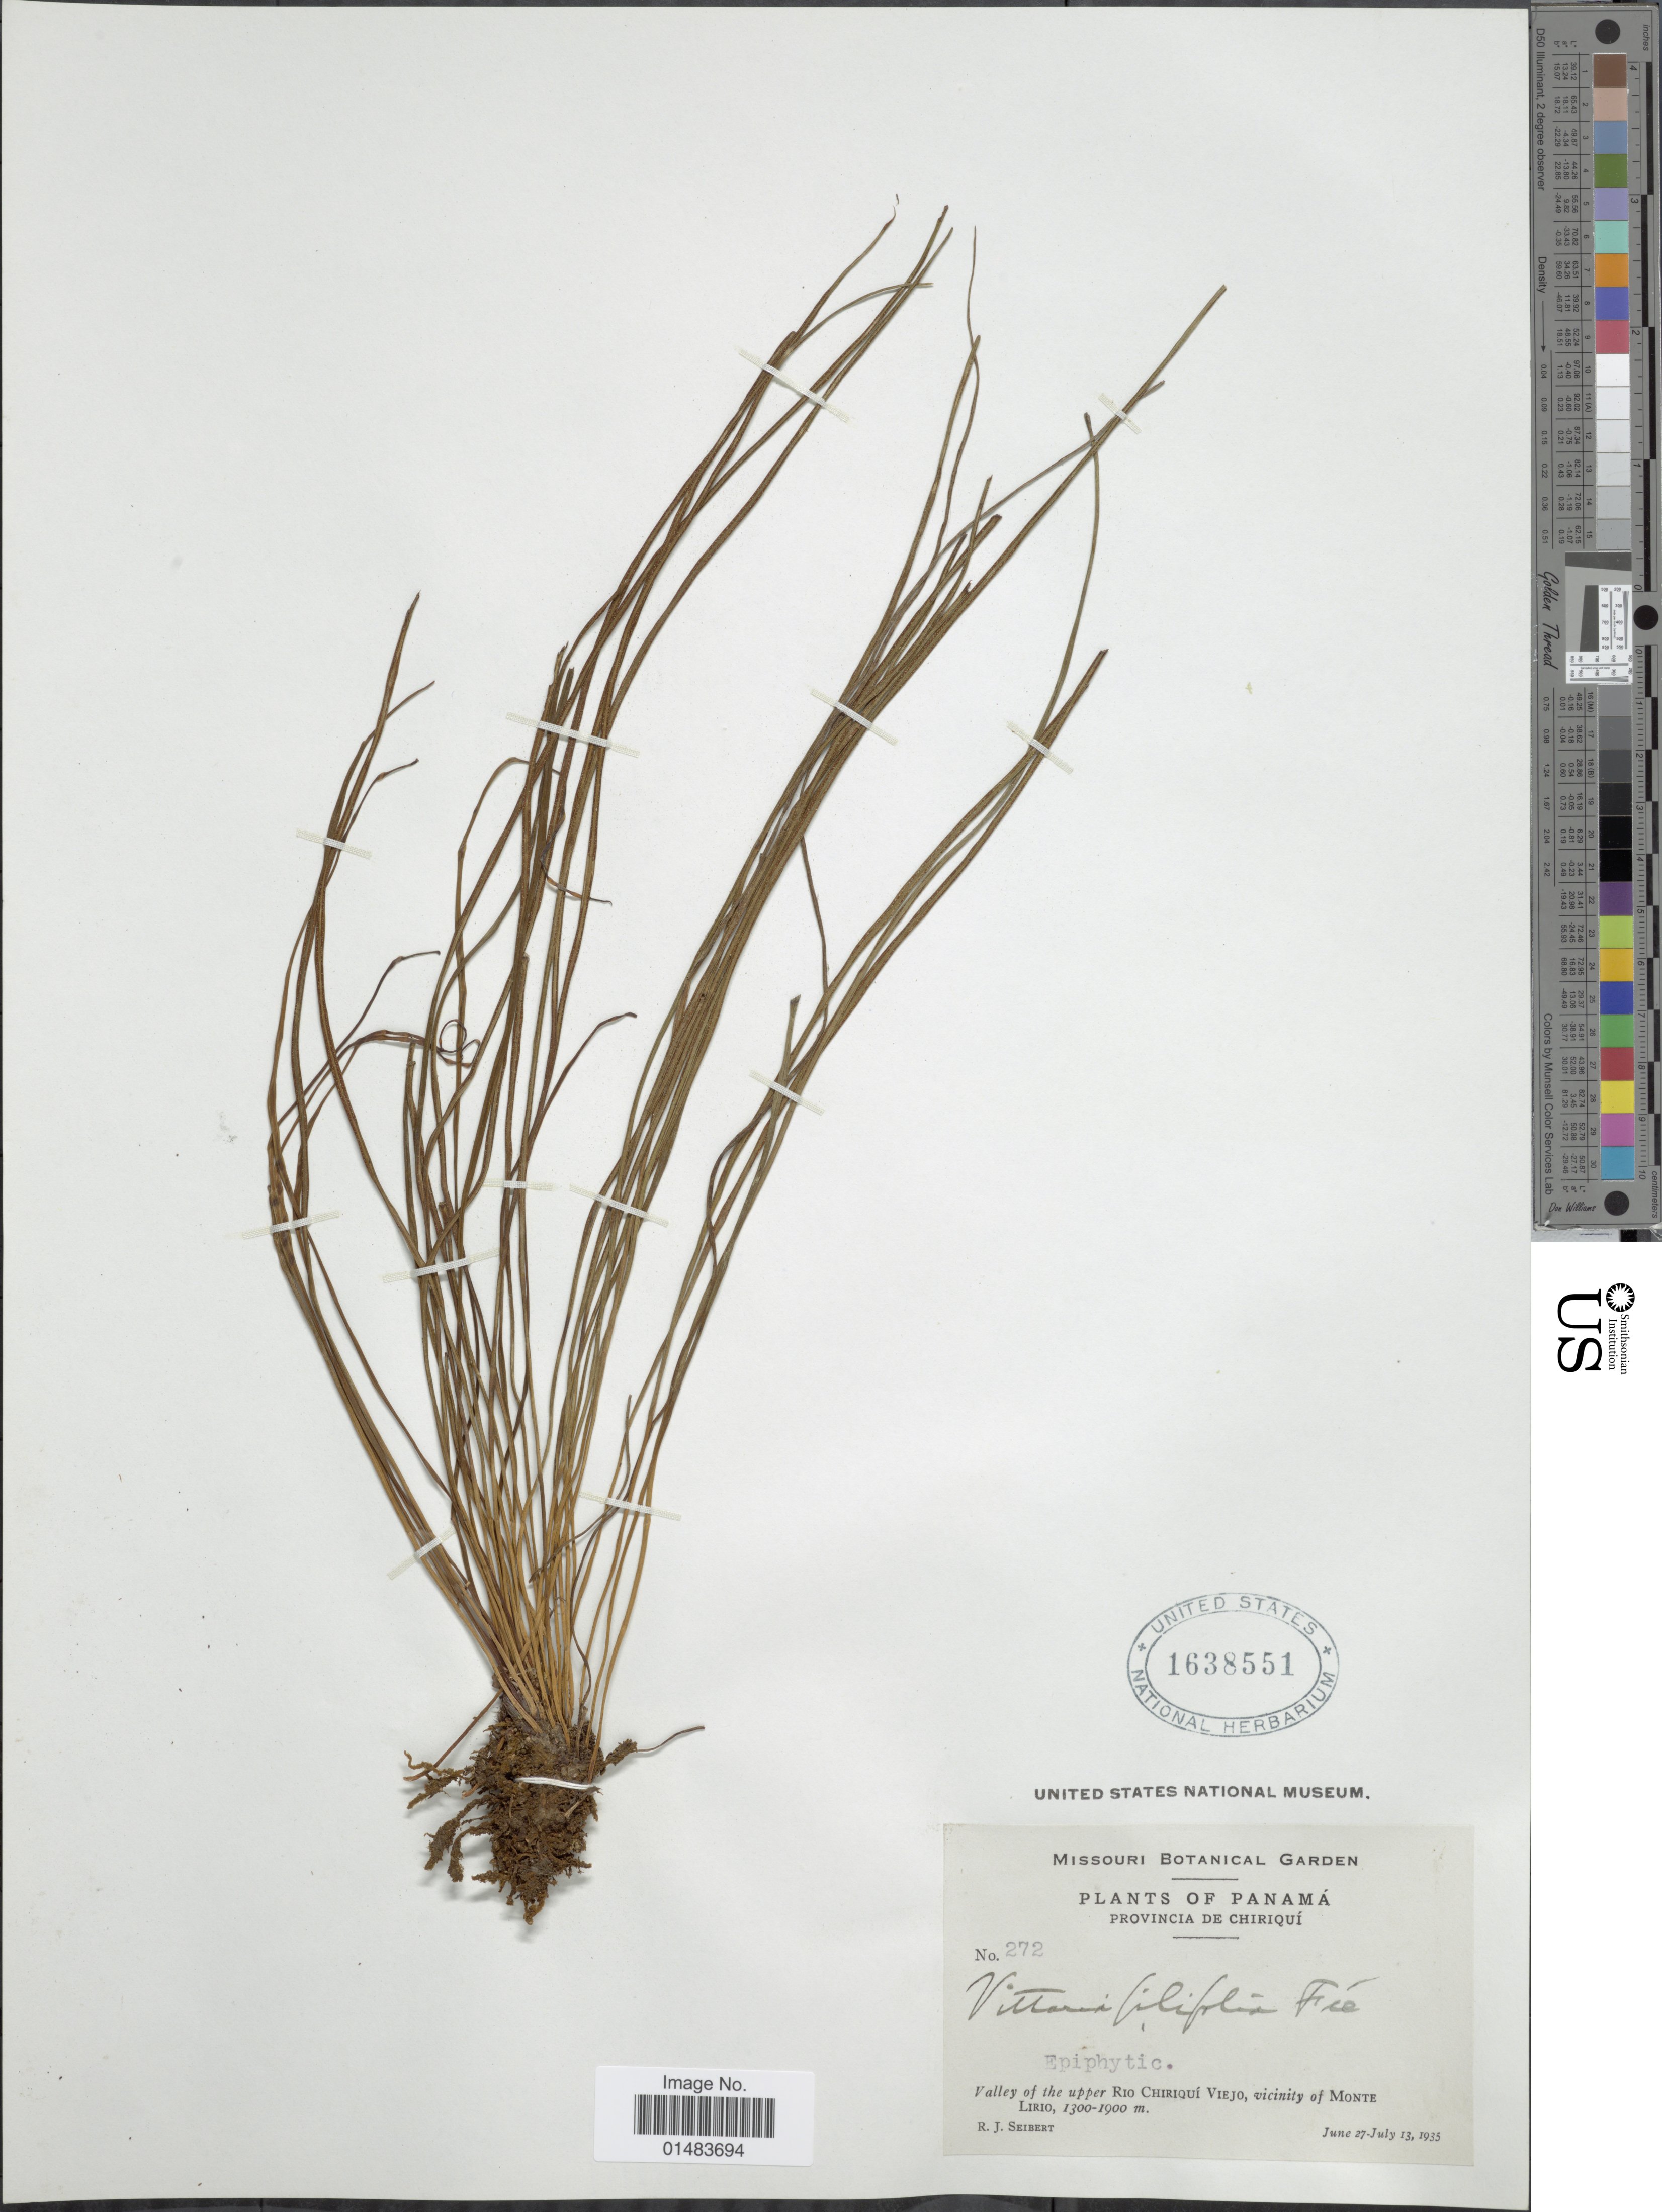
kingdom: Plantae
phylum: Tracheophyta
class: Polypodiopsida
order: Polypodiales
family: Pteridaceae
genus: Vittaria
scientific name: Vittaria graminifolia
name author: Kaulf.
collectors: R. J. Seibert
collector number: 272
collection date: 1935-06-27/1935-07-13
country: Panama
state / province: Chiriqui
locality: Plants of Panama, Valley of the upper Rio Chiriqui Viejo, vicinity of Monte Lirio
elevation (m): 1300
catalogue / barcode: US 1638551